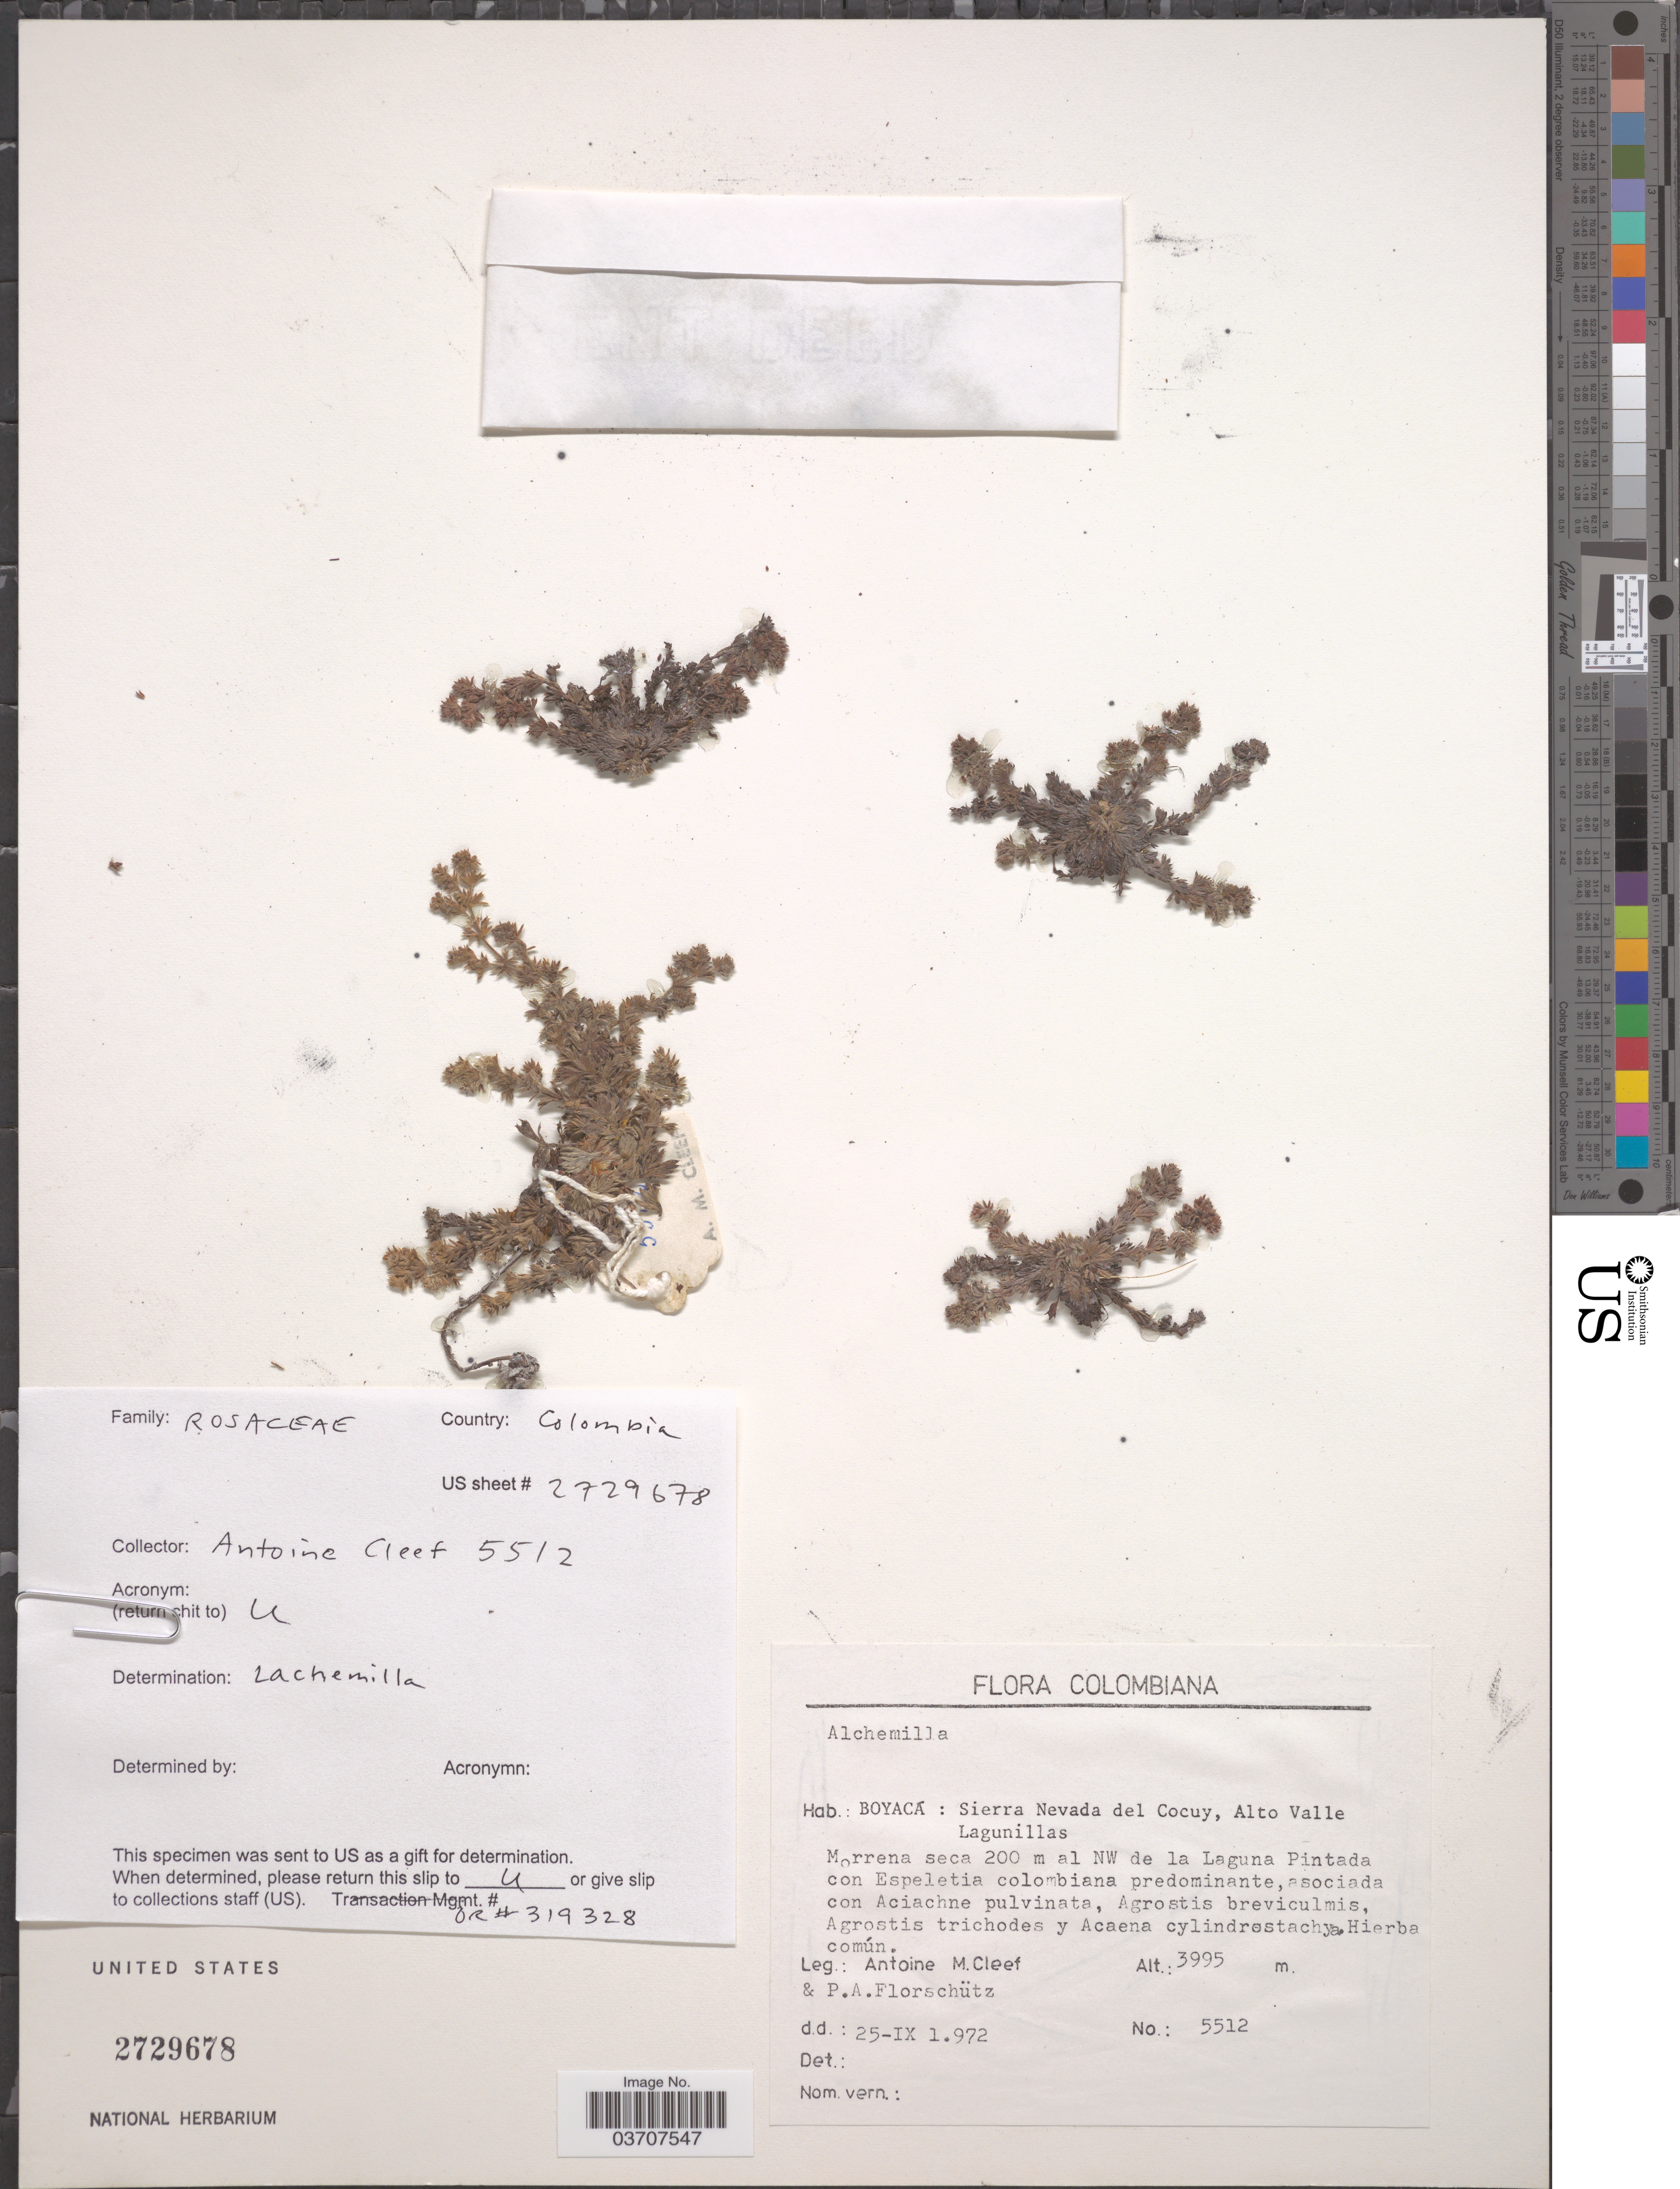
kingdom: Plantae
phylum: Tracheophyta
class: Magnoliopsida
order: Rosales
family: Rosaceae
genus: Lachemilla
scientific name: Lachemilla sp.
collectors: A. M. Cleef & P. Florschütz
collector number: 5512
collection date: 1972-09-25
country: Colombia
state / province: Boyacá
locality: Sierra Nevada del Cocuy, Alto Valle Lagunillas. Morrena seca 200 m al NW de la Laguna Pintada.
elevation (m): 3995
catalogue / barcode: US 2729678